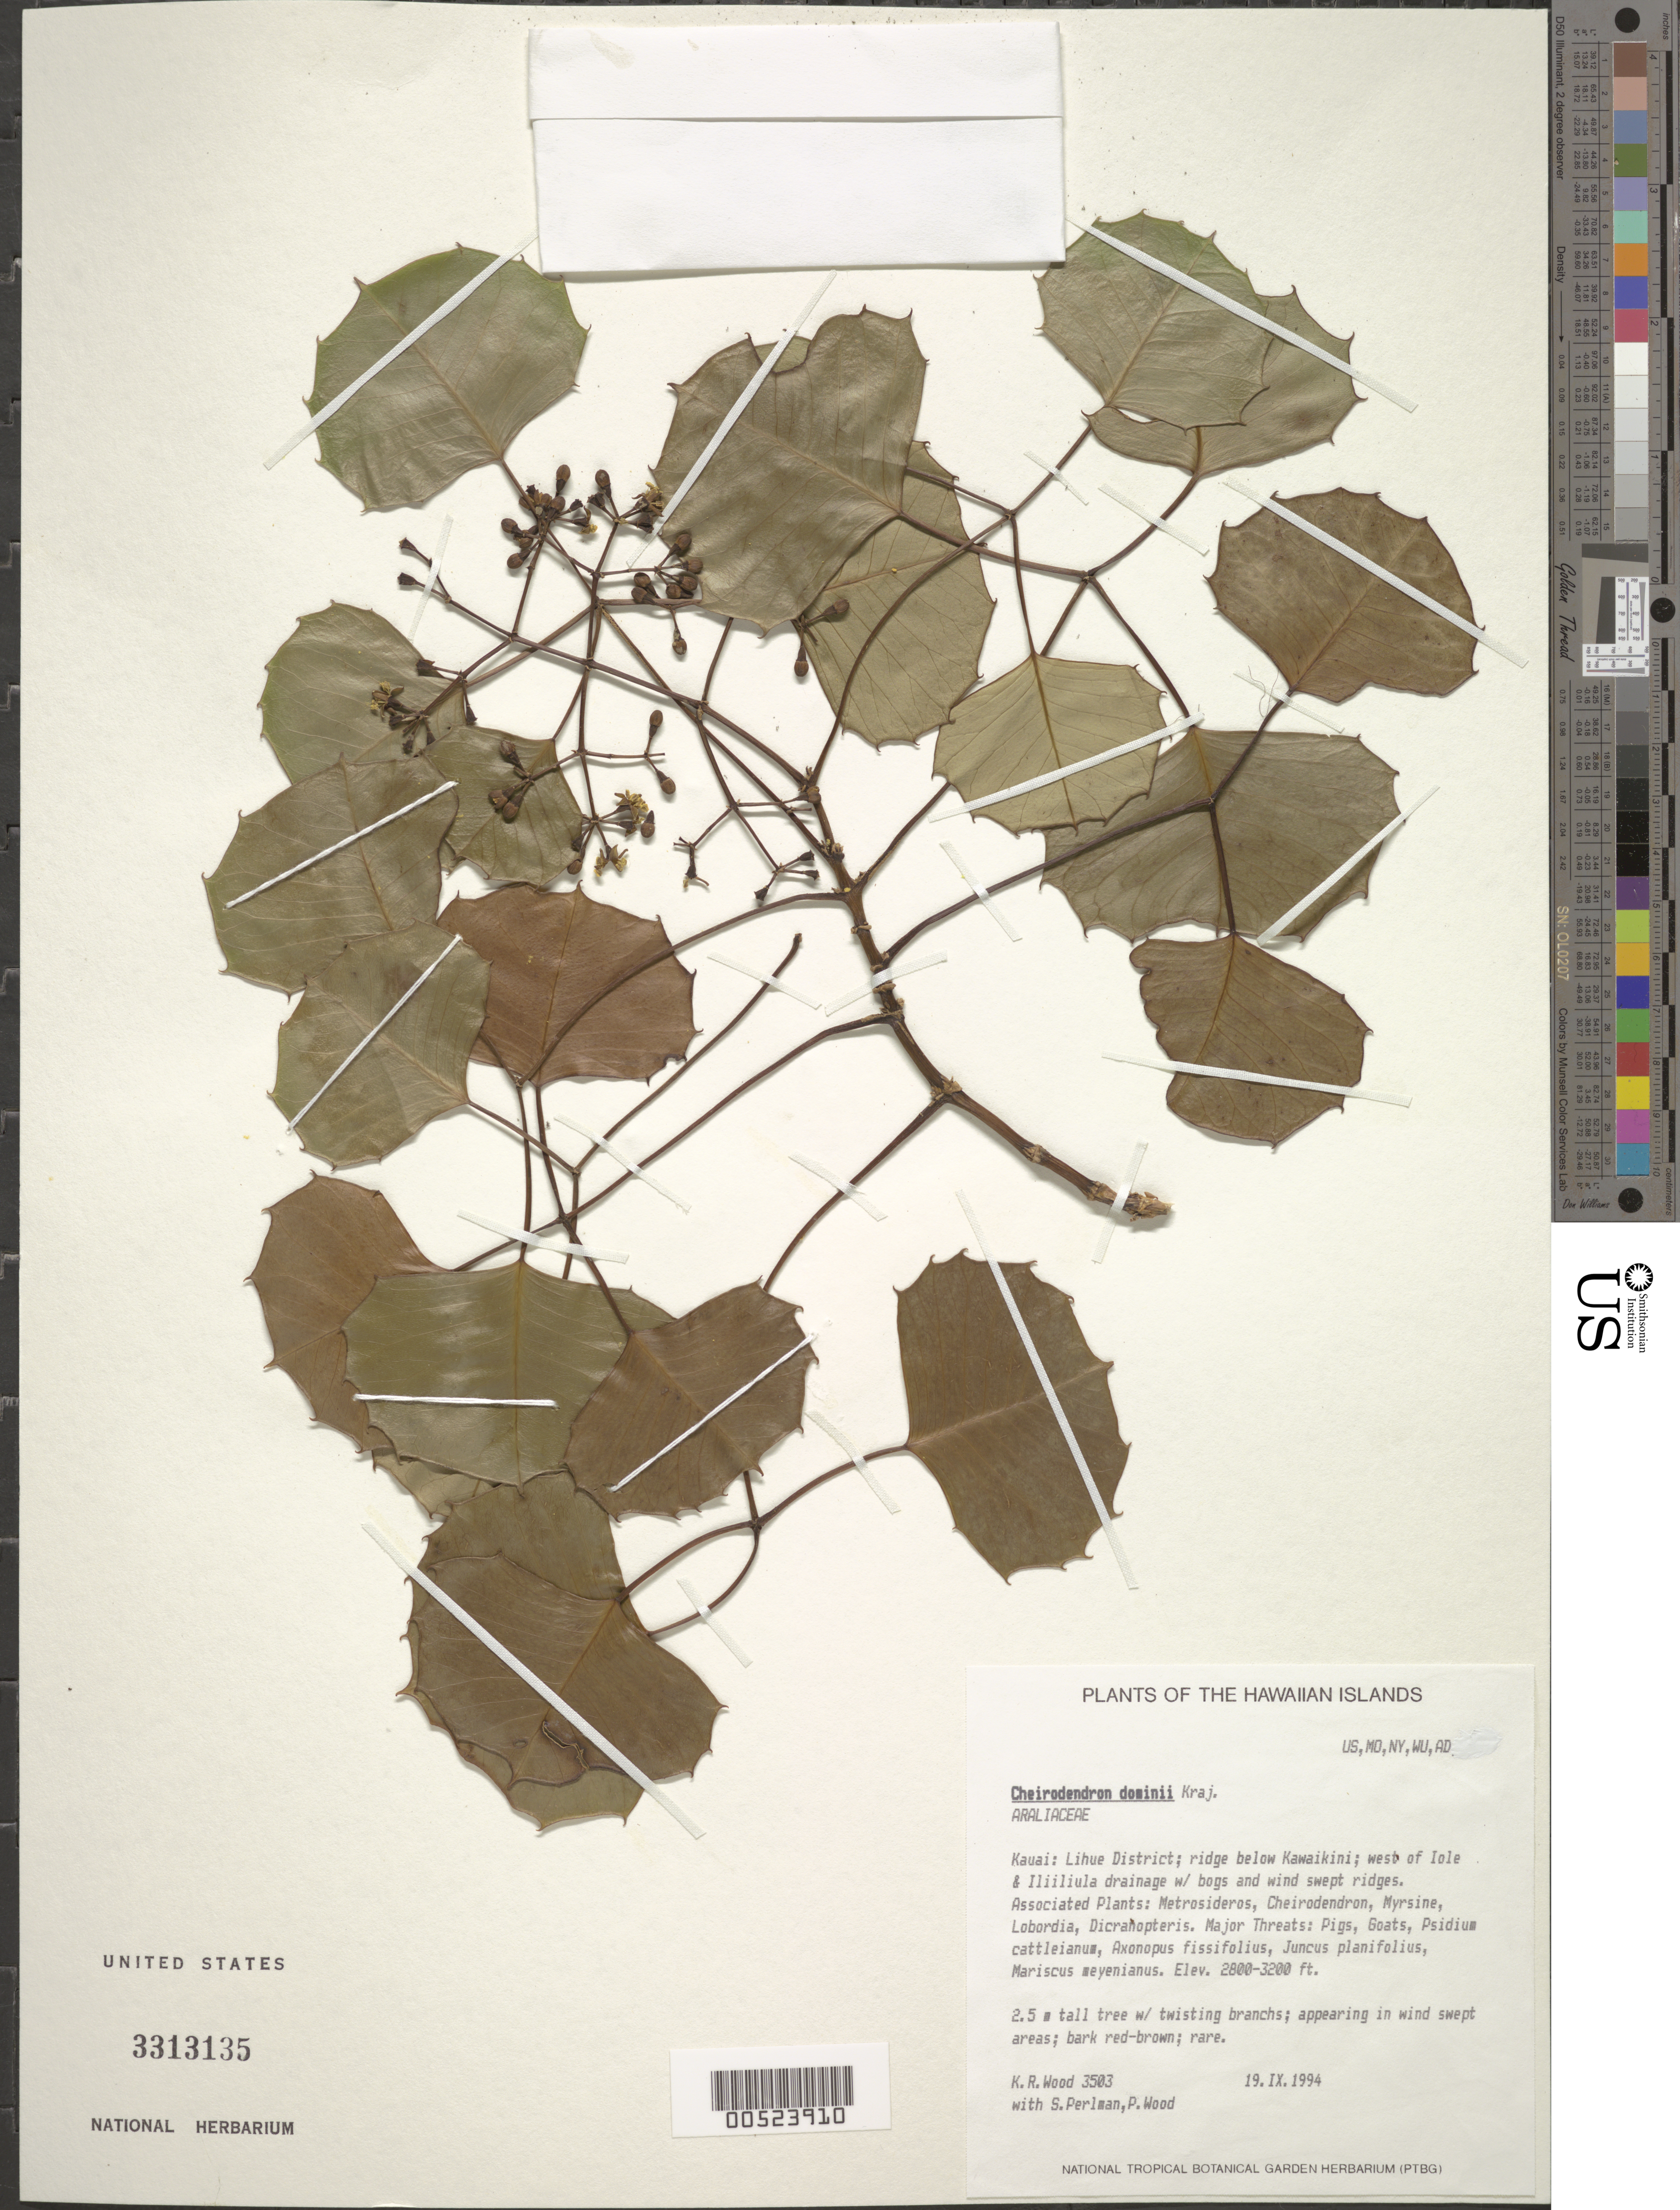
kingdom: Plantae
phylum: Tracheophyta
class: Magnoliopsida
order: Apiales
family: Araliaceae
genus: Cheirodendron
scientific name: Cheirodendron dominii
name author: Krajina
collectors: K. R. Wood, S. P. Perlman & P. Wood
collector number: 3503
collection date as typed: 19 Sep 1994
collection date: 1994-09-19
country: United States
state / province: Hawaii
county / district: Kauai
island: Kaua'i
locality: Lihue Dist, ridge below Kawaikini, W of Iole & Iliiliula drainage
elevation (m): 853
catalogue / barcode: US 3313135